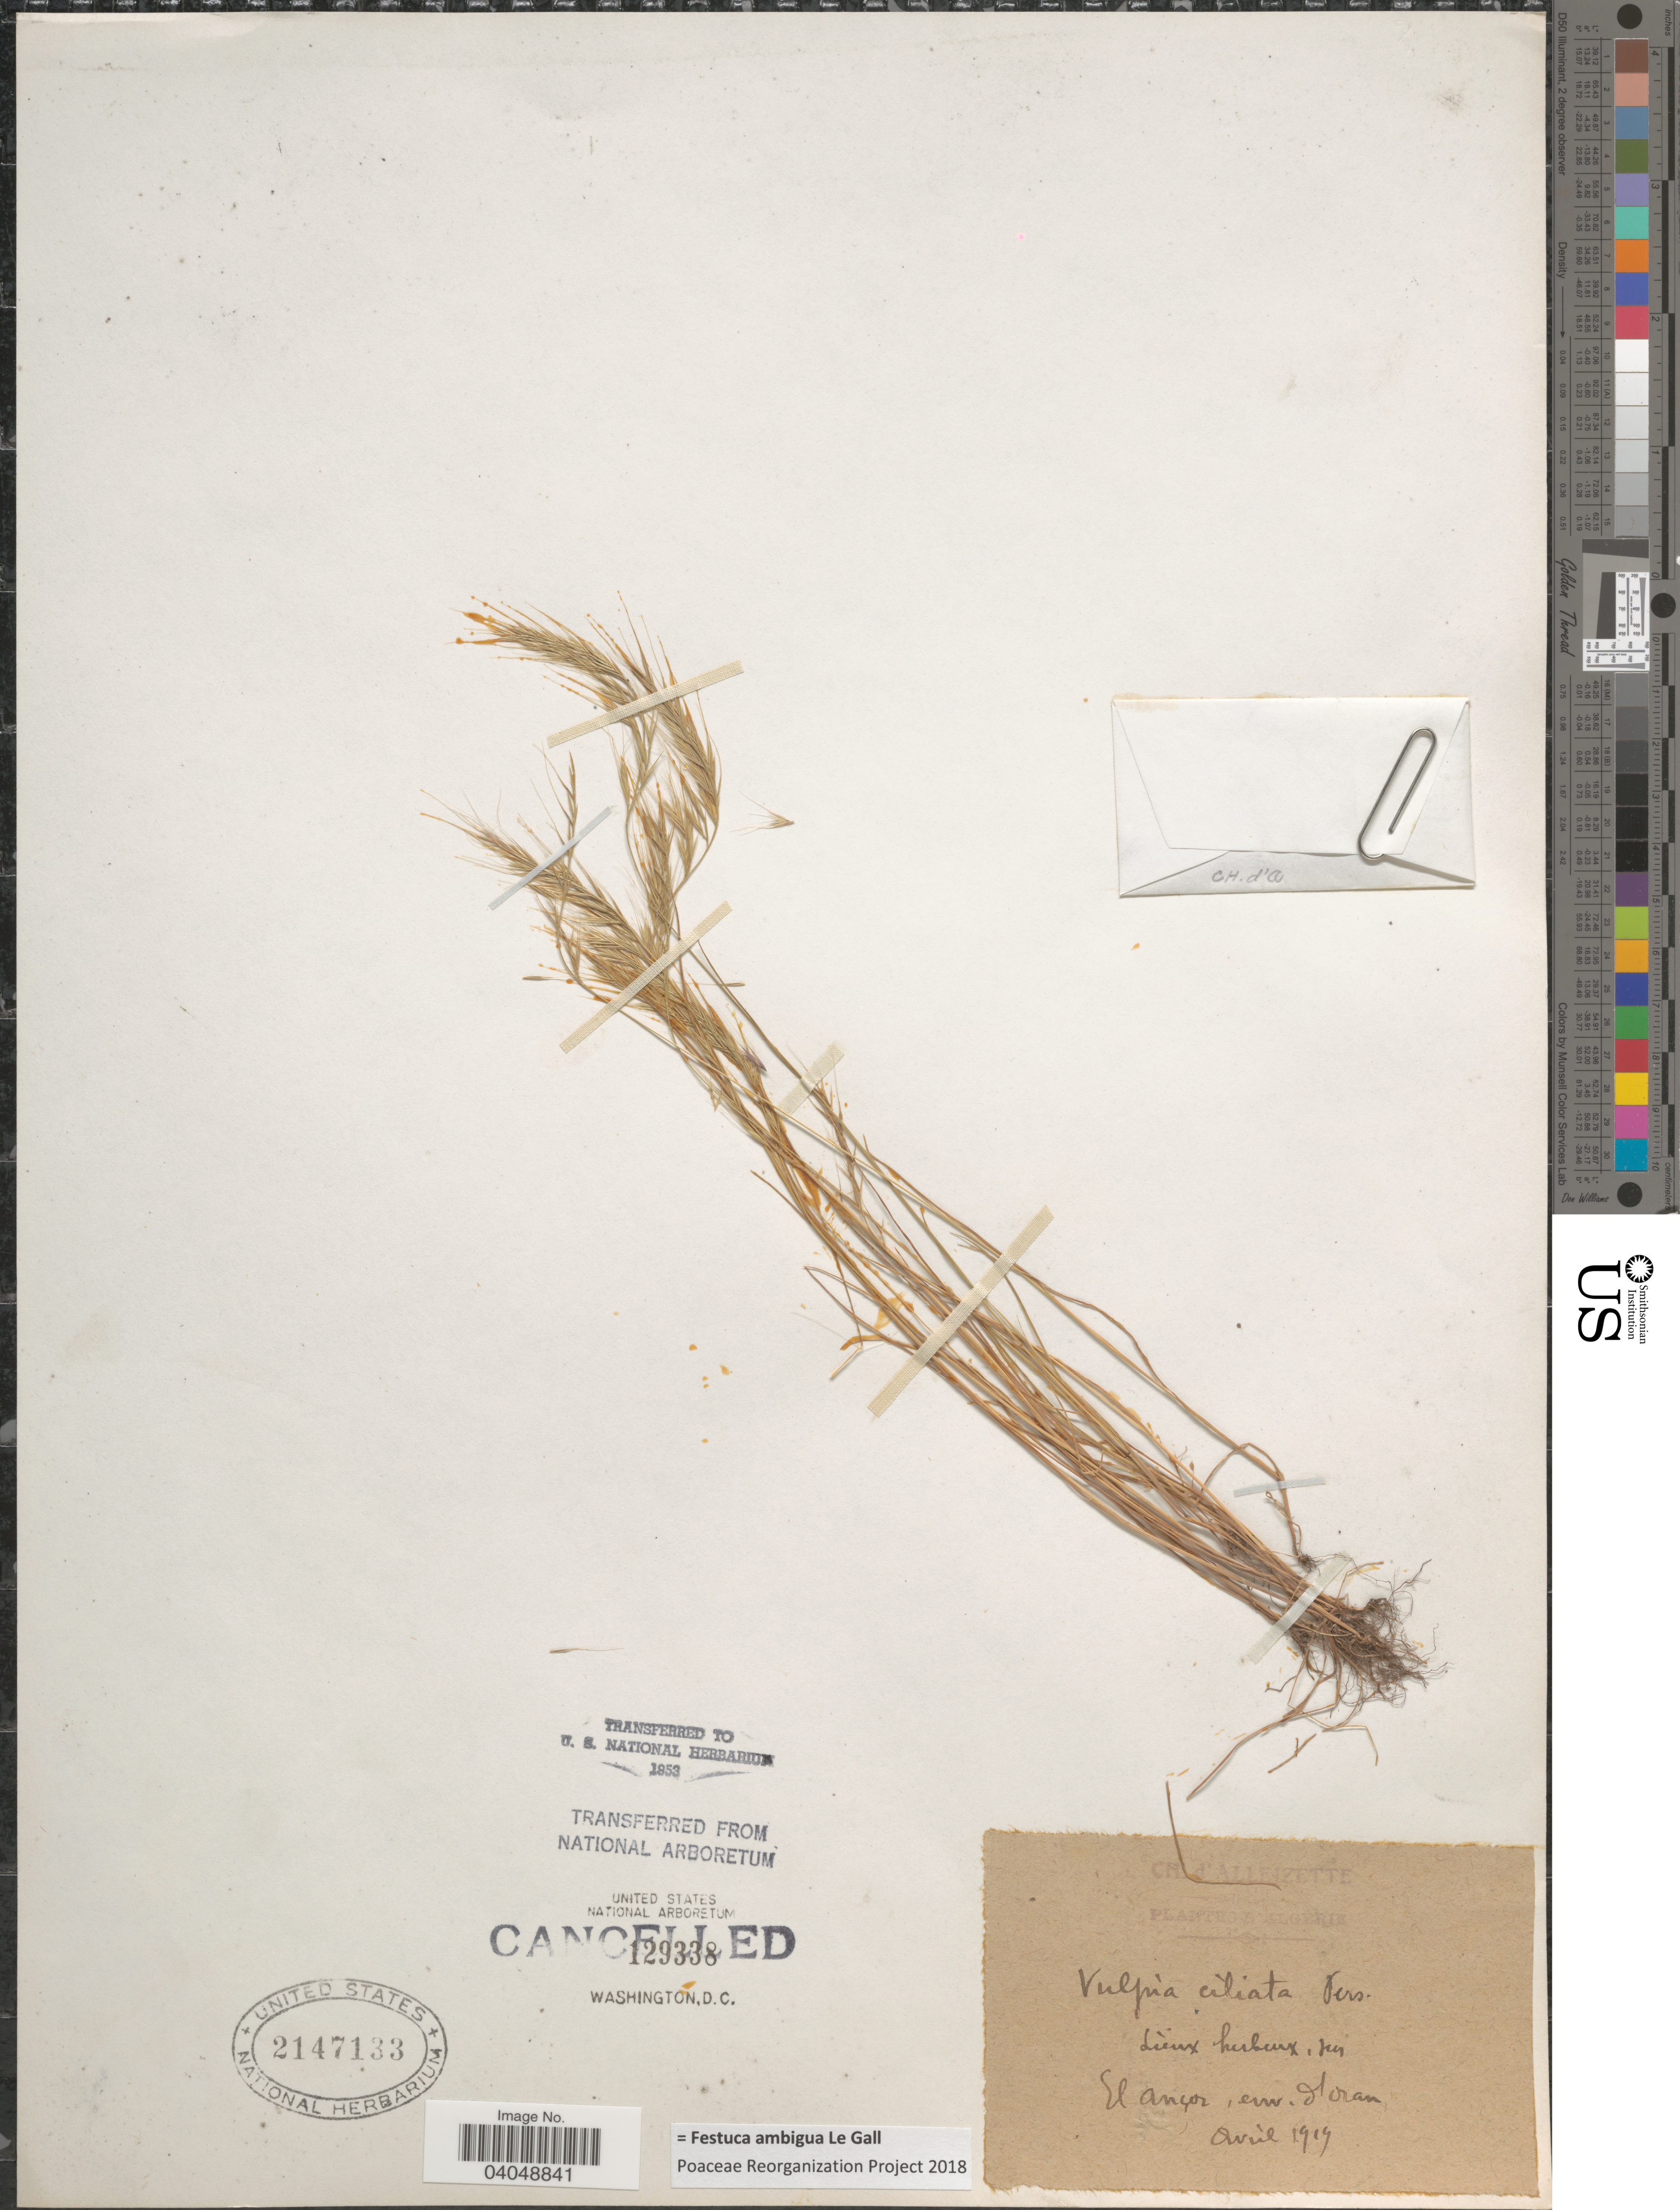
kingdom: Plantae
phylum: Tracheophyta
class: Liliopsida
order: Poales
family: Poaceae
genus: Festuca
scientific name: Festuca ambigua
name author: Le Gall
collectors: D'alleizette, CH.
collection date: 1919-04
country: Algeria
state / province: Oran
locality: Lîeux herbeux, sur El Ancor, env. d'Oran.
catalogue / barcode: US 2147133